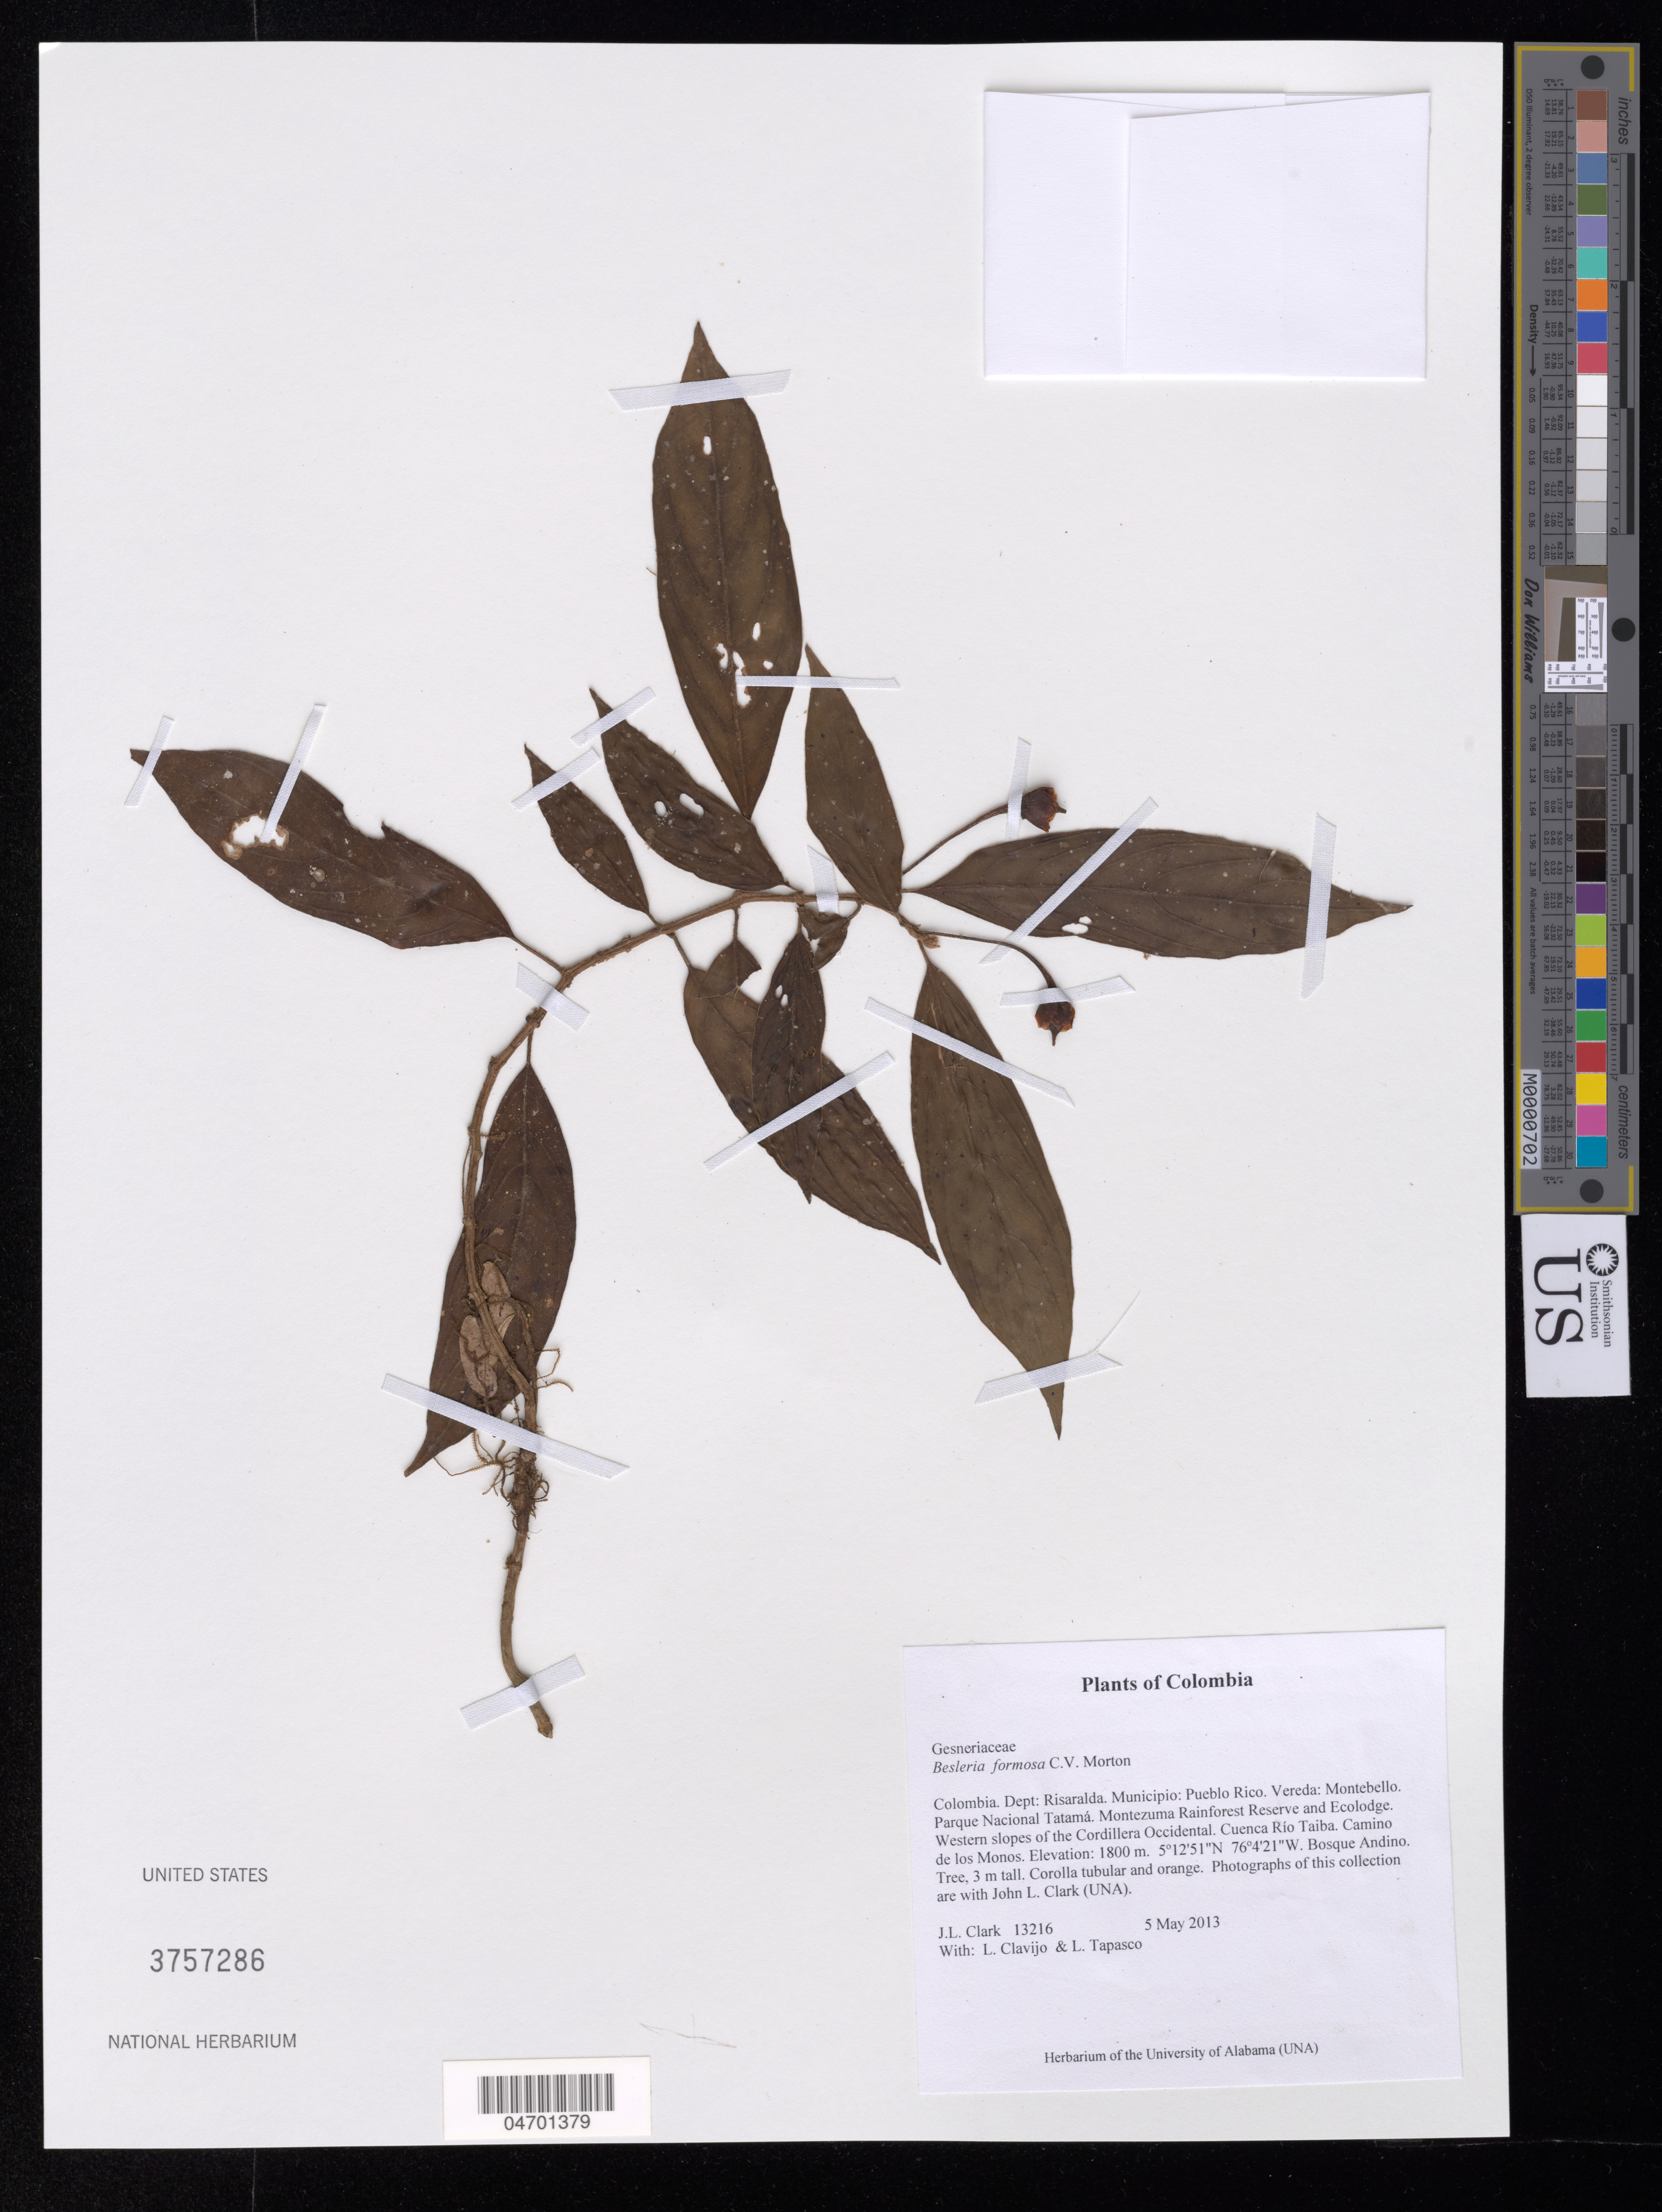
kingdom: Plantae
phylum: Tracheophyta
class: Magnoliopsida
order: Lamiales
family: Gesneriaceae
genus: Besleria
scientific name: Besleria amabilis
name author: C.V. Morton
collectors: J. L. Clark, L. Clavijo & D. Olstein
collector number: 13216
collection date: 2013-05-05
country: Colombia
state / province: Risaralda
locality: Dept: Risaralda. Municipio: Pueblo Rico. Vereda: Montebello. Parque Nacional Tatamá. Montezuma Rainforest Reserve and Ecolodge. Western slopes of the Cordillera Occidental. Cuenca Río Taiba. Camino de los Monos.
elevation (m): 1800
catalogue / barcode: US 3757286